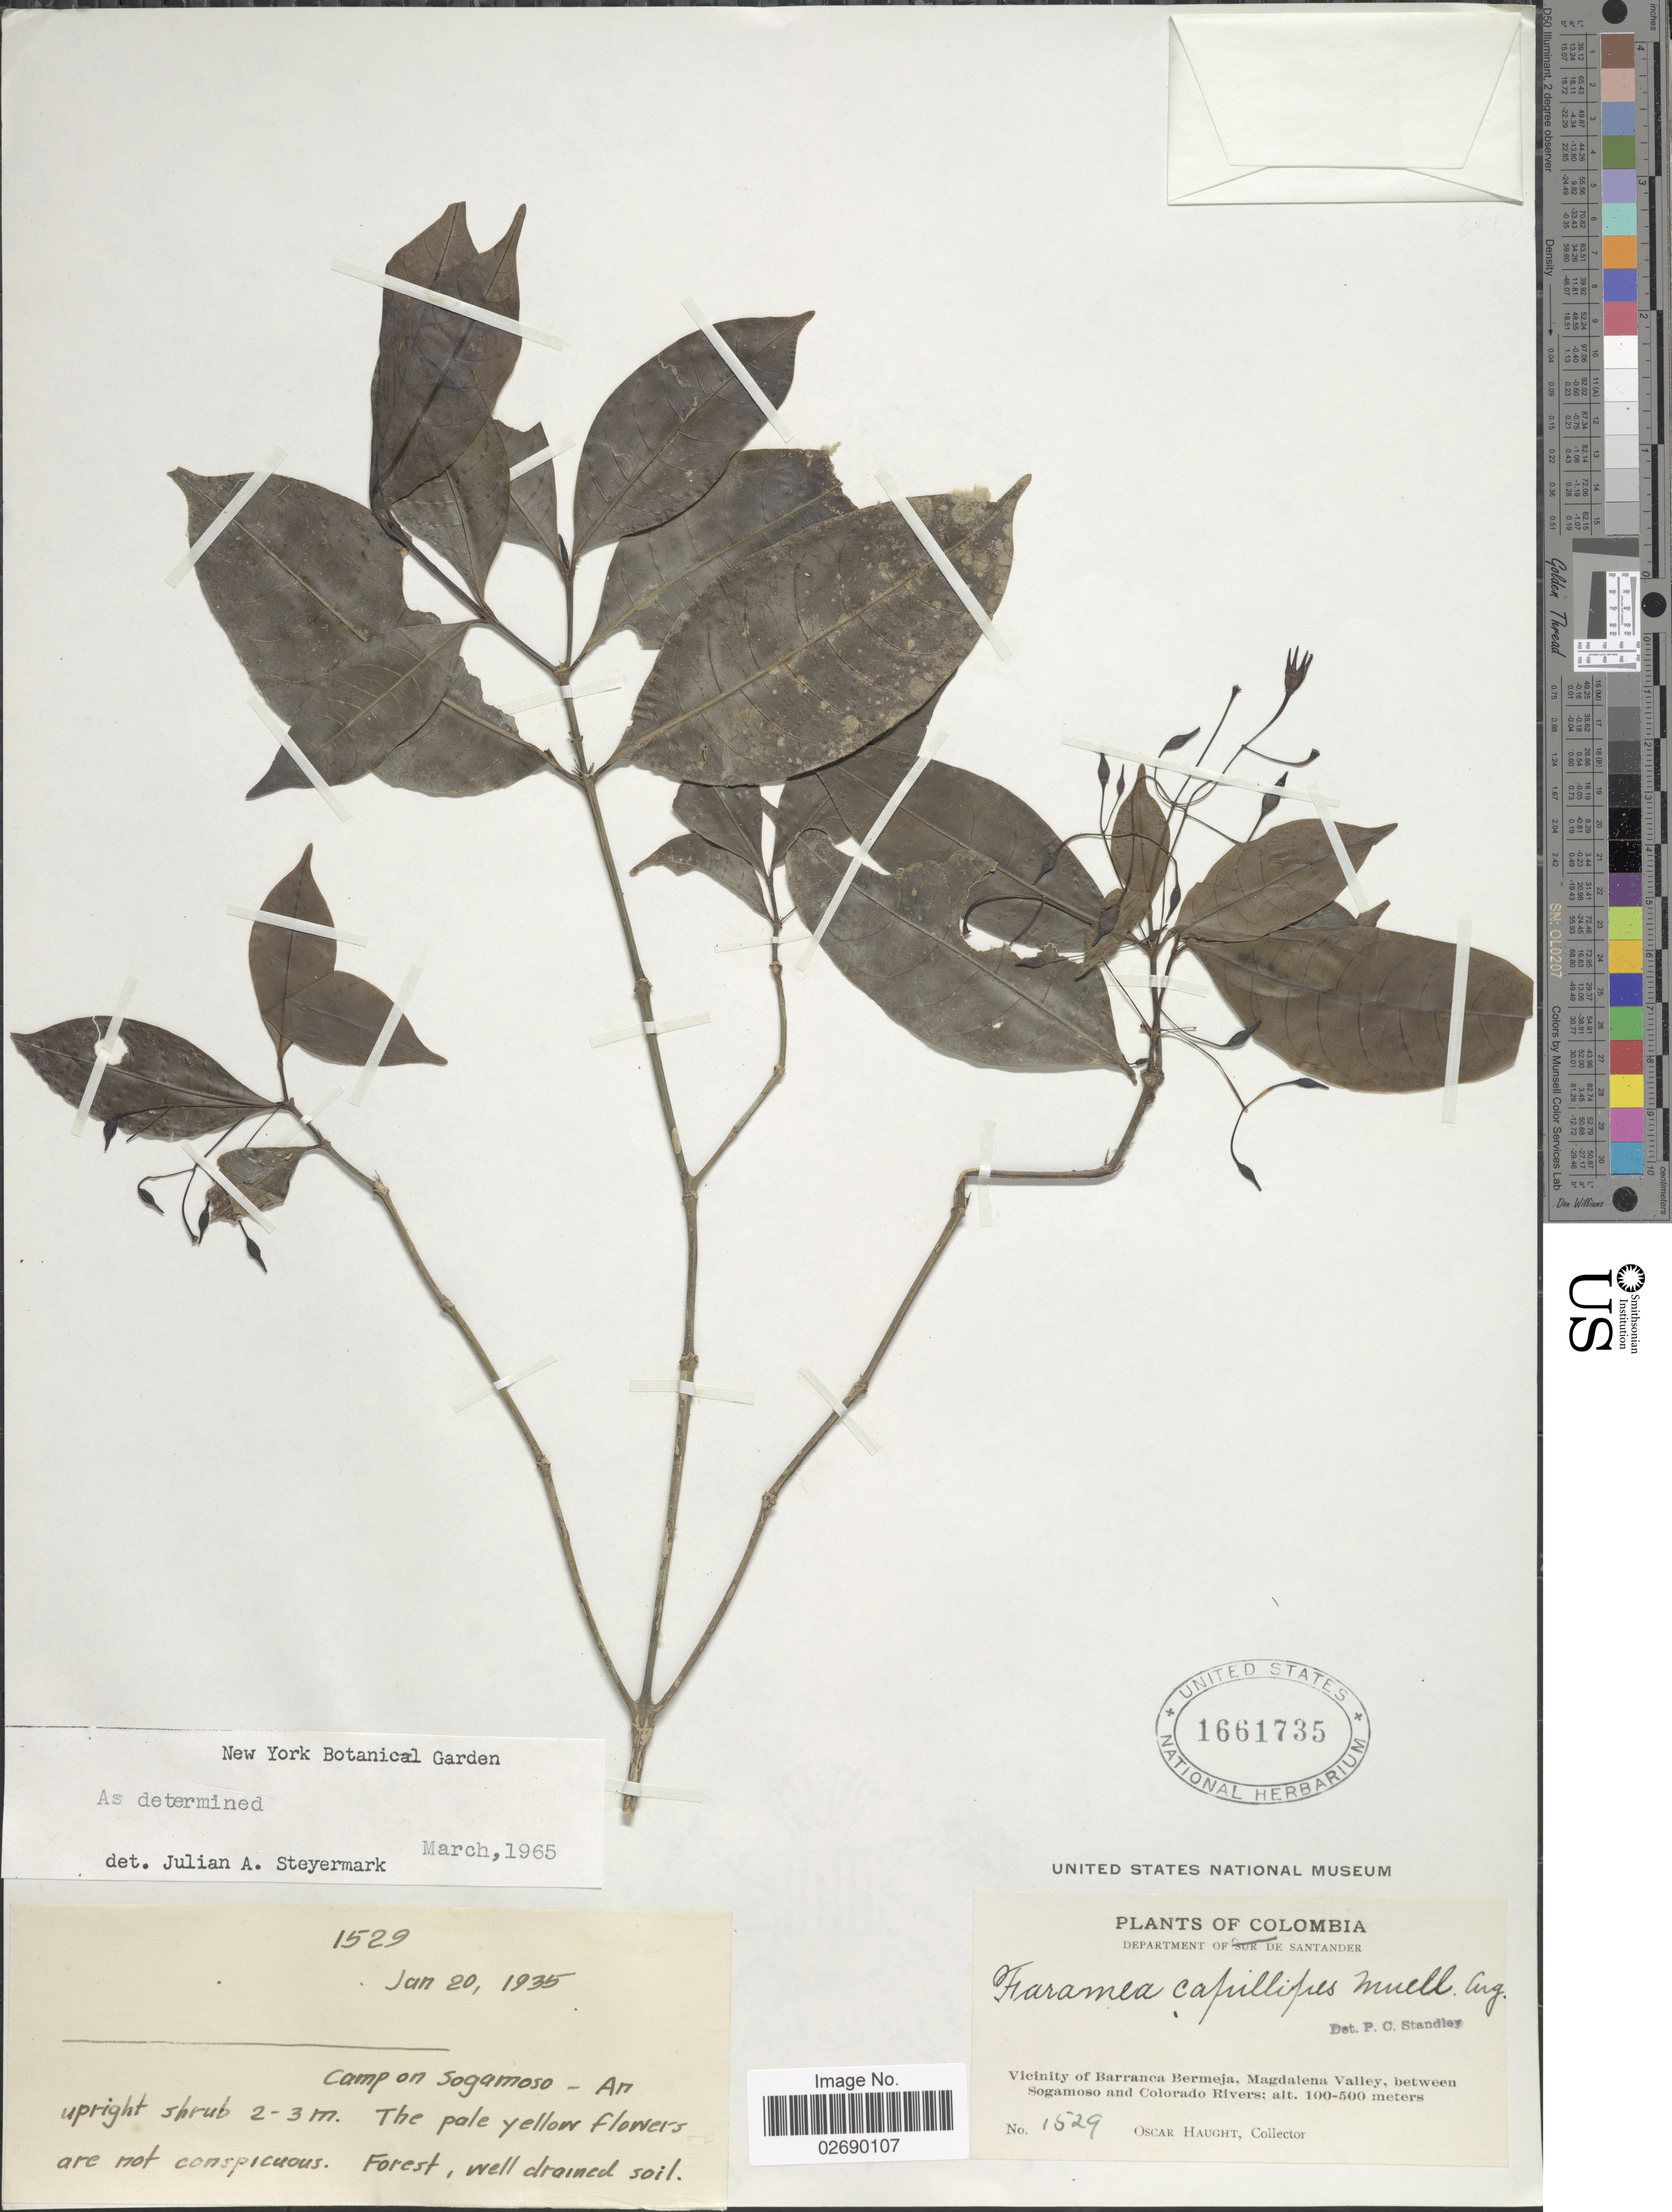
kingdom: Plantae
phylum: Tracheophyta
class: Magnoliopsida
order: Gentianales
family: Rubiaceae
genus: Faramea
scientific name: Faramea capillipes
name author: Müll. Arg.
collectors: O. L. Haught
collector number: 1529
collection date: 1935-01-20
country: Colombia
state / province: Santander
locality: Vicinity of Barranca Bermejo, Magdalena Valley, between Sogamosa and Colorado Rivers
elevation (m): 100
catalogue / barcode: US 1661735